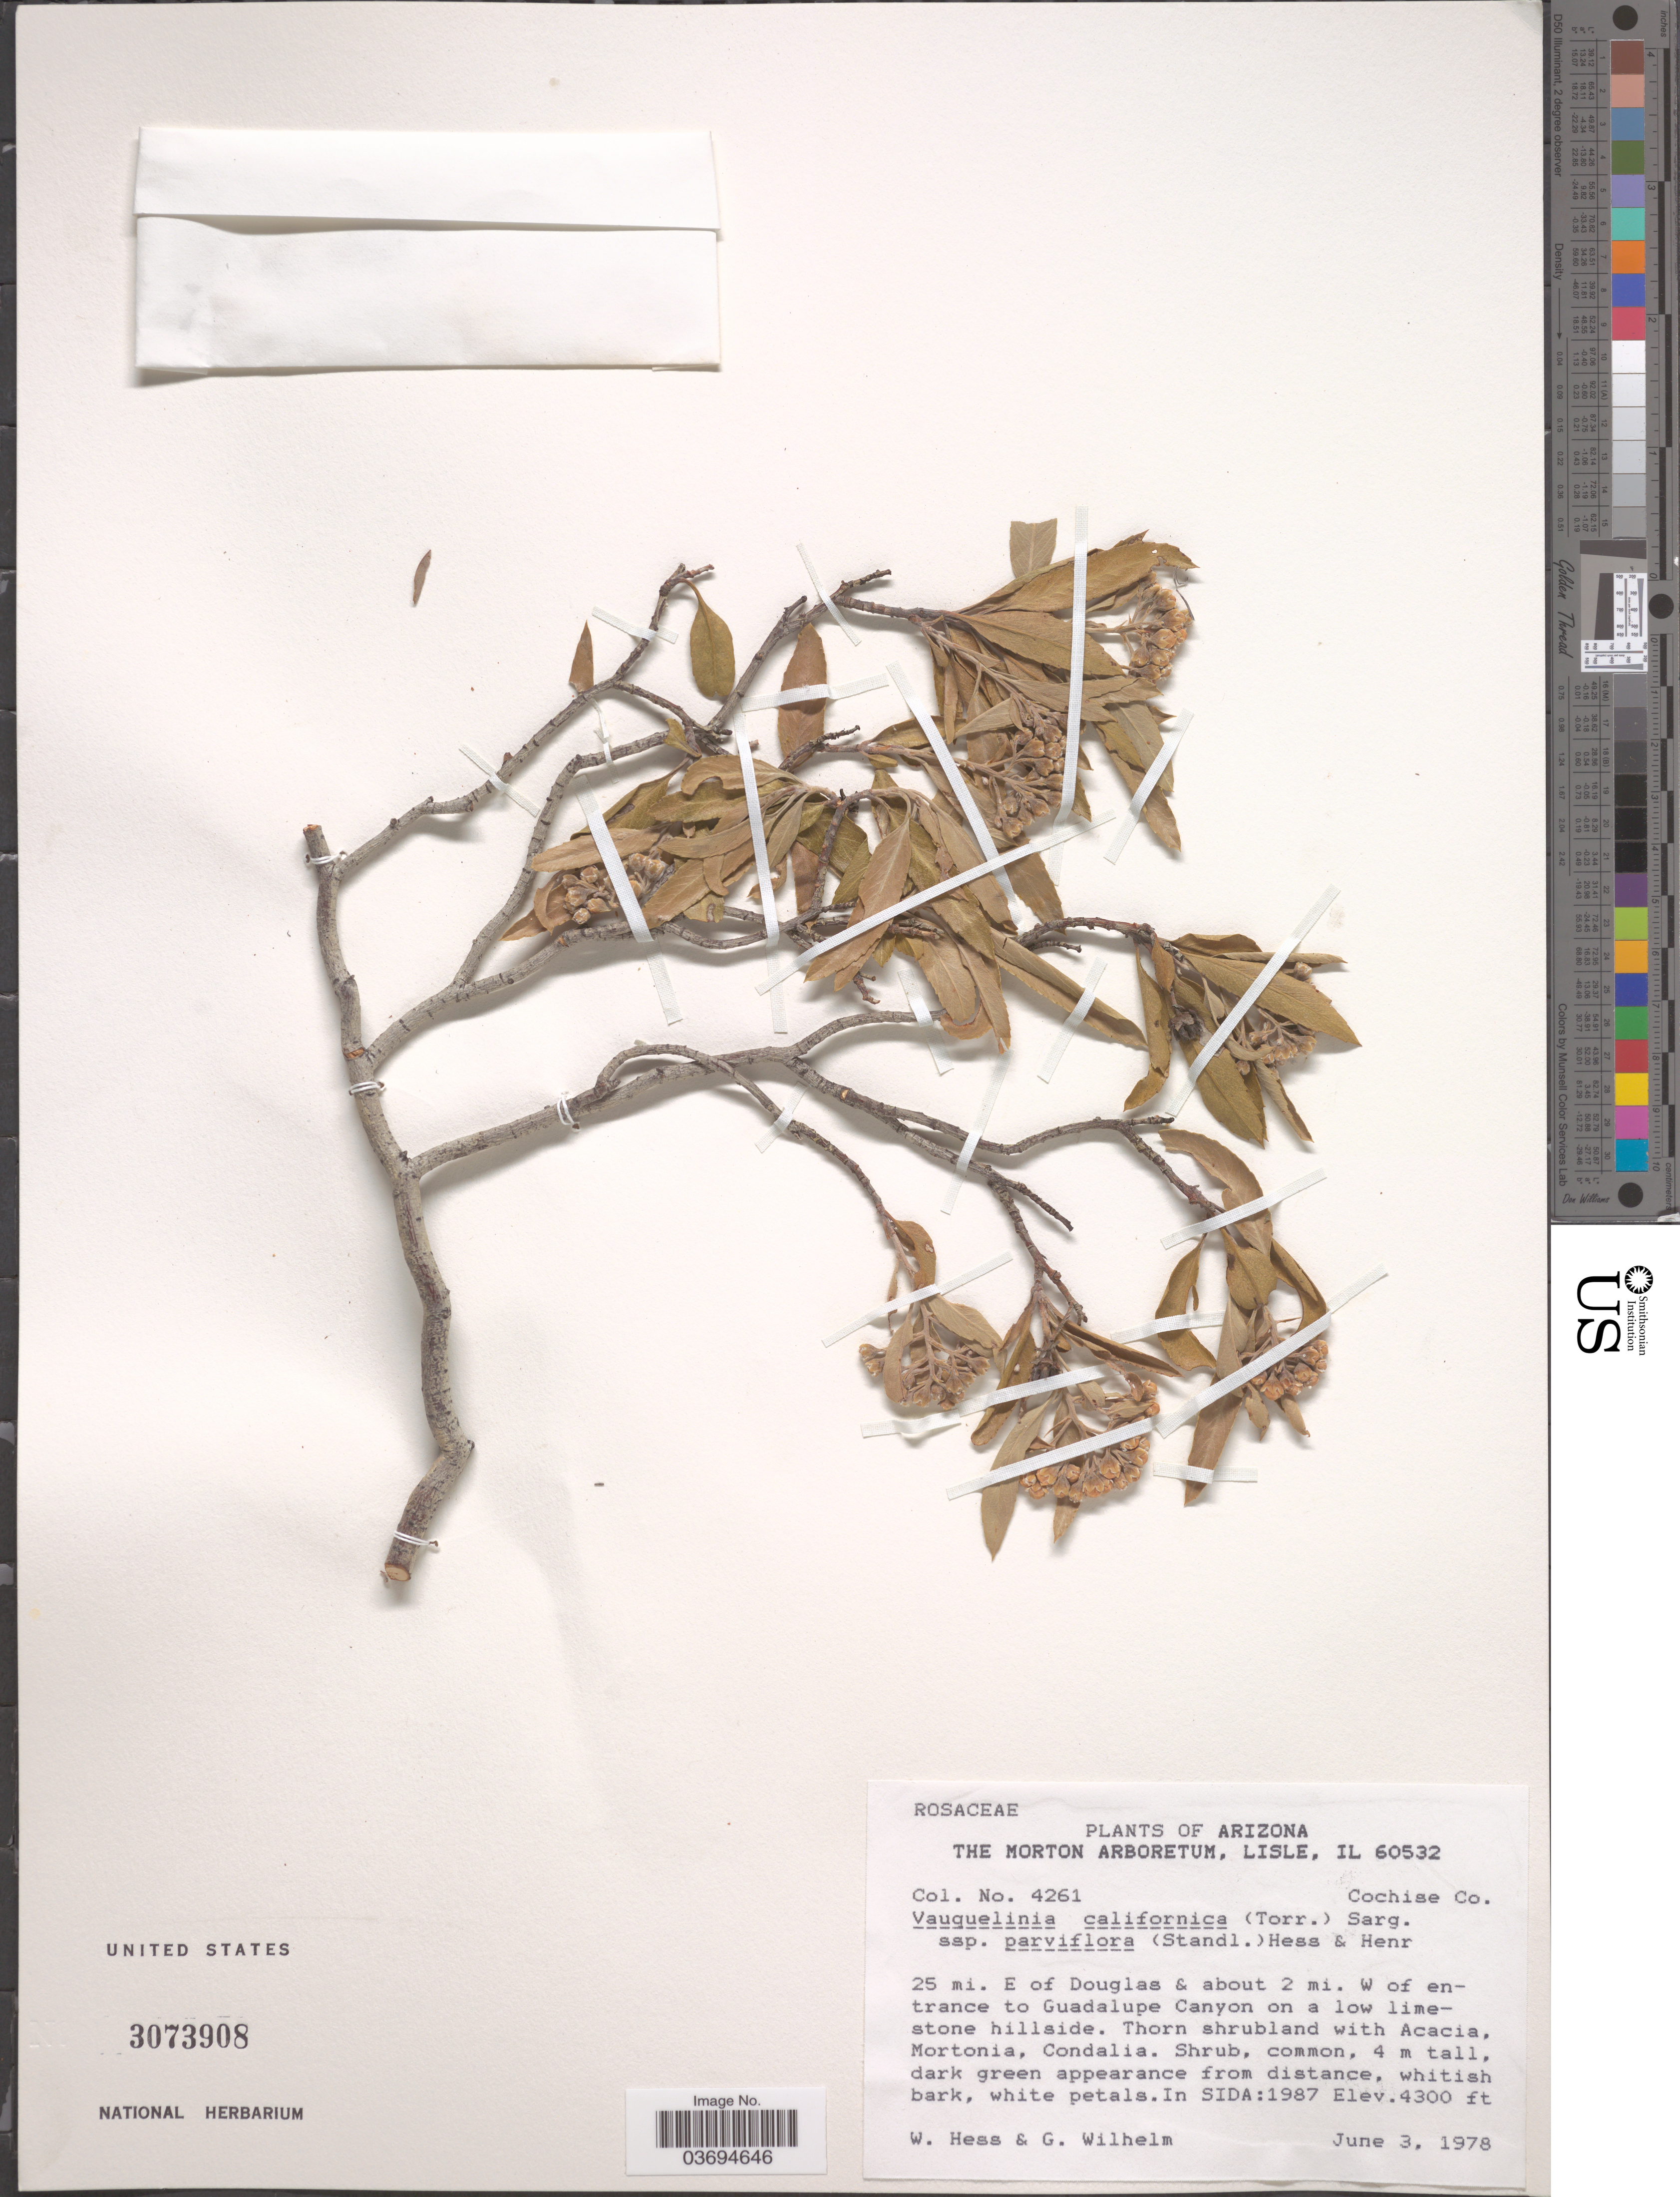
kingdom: Plantae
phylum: Tracheophyta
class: Magnoliopsida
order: Rosales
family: Rosaceae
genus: Vauquelinia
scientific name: Vauquelinia californica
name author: (Torr.) Sarg.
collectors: W. Hess & G. Wilhelm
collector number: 4261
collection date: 1978-06-03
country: United States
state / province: Arizona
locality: Cochise Co. 25 mi. E of Douglas & about 2 mi. W of entrance to Guadalupe Canyon on a low limestone hillside.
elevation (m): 1311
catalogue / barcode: US 3073908